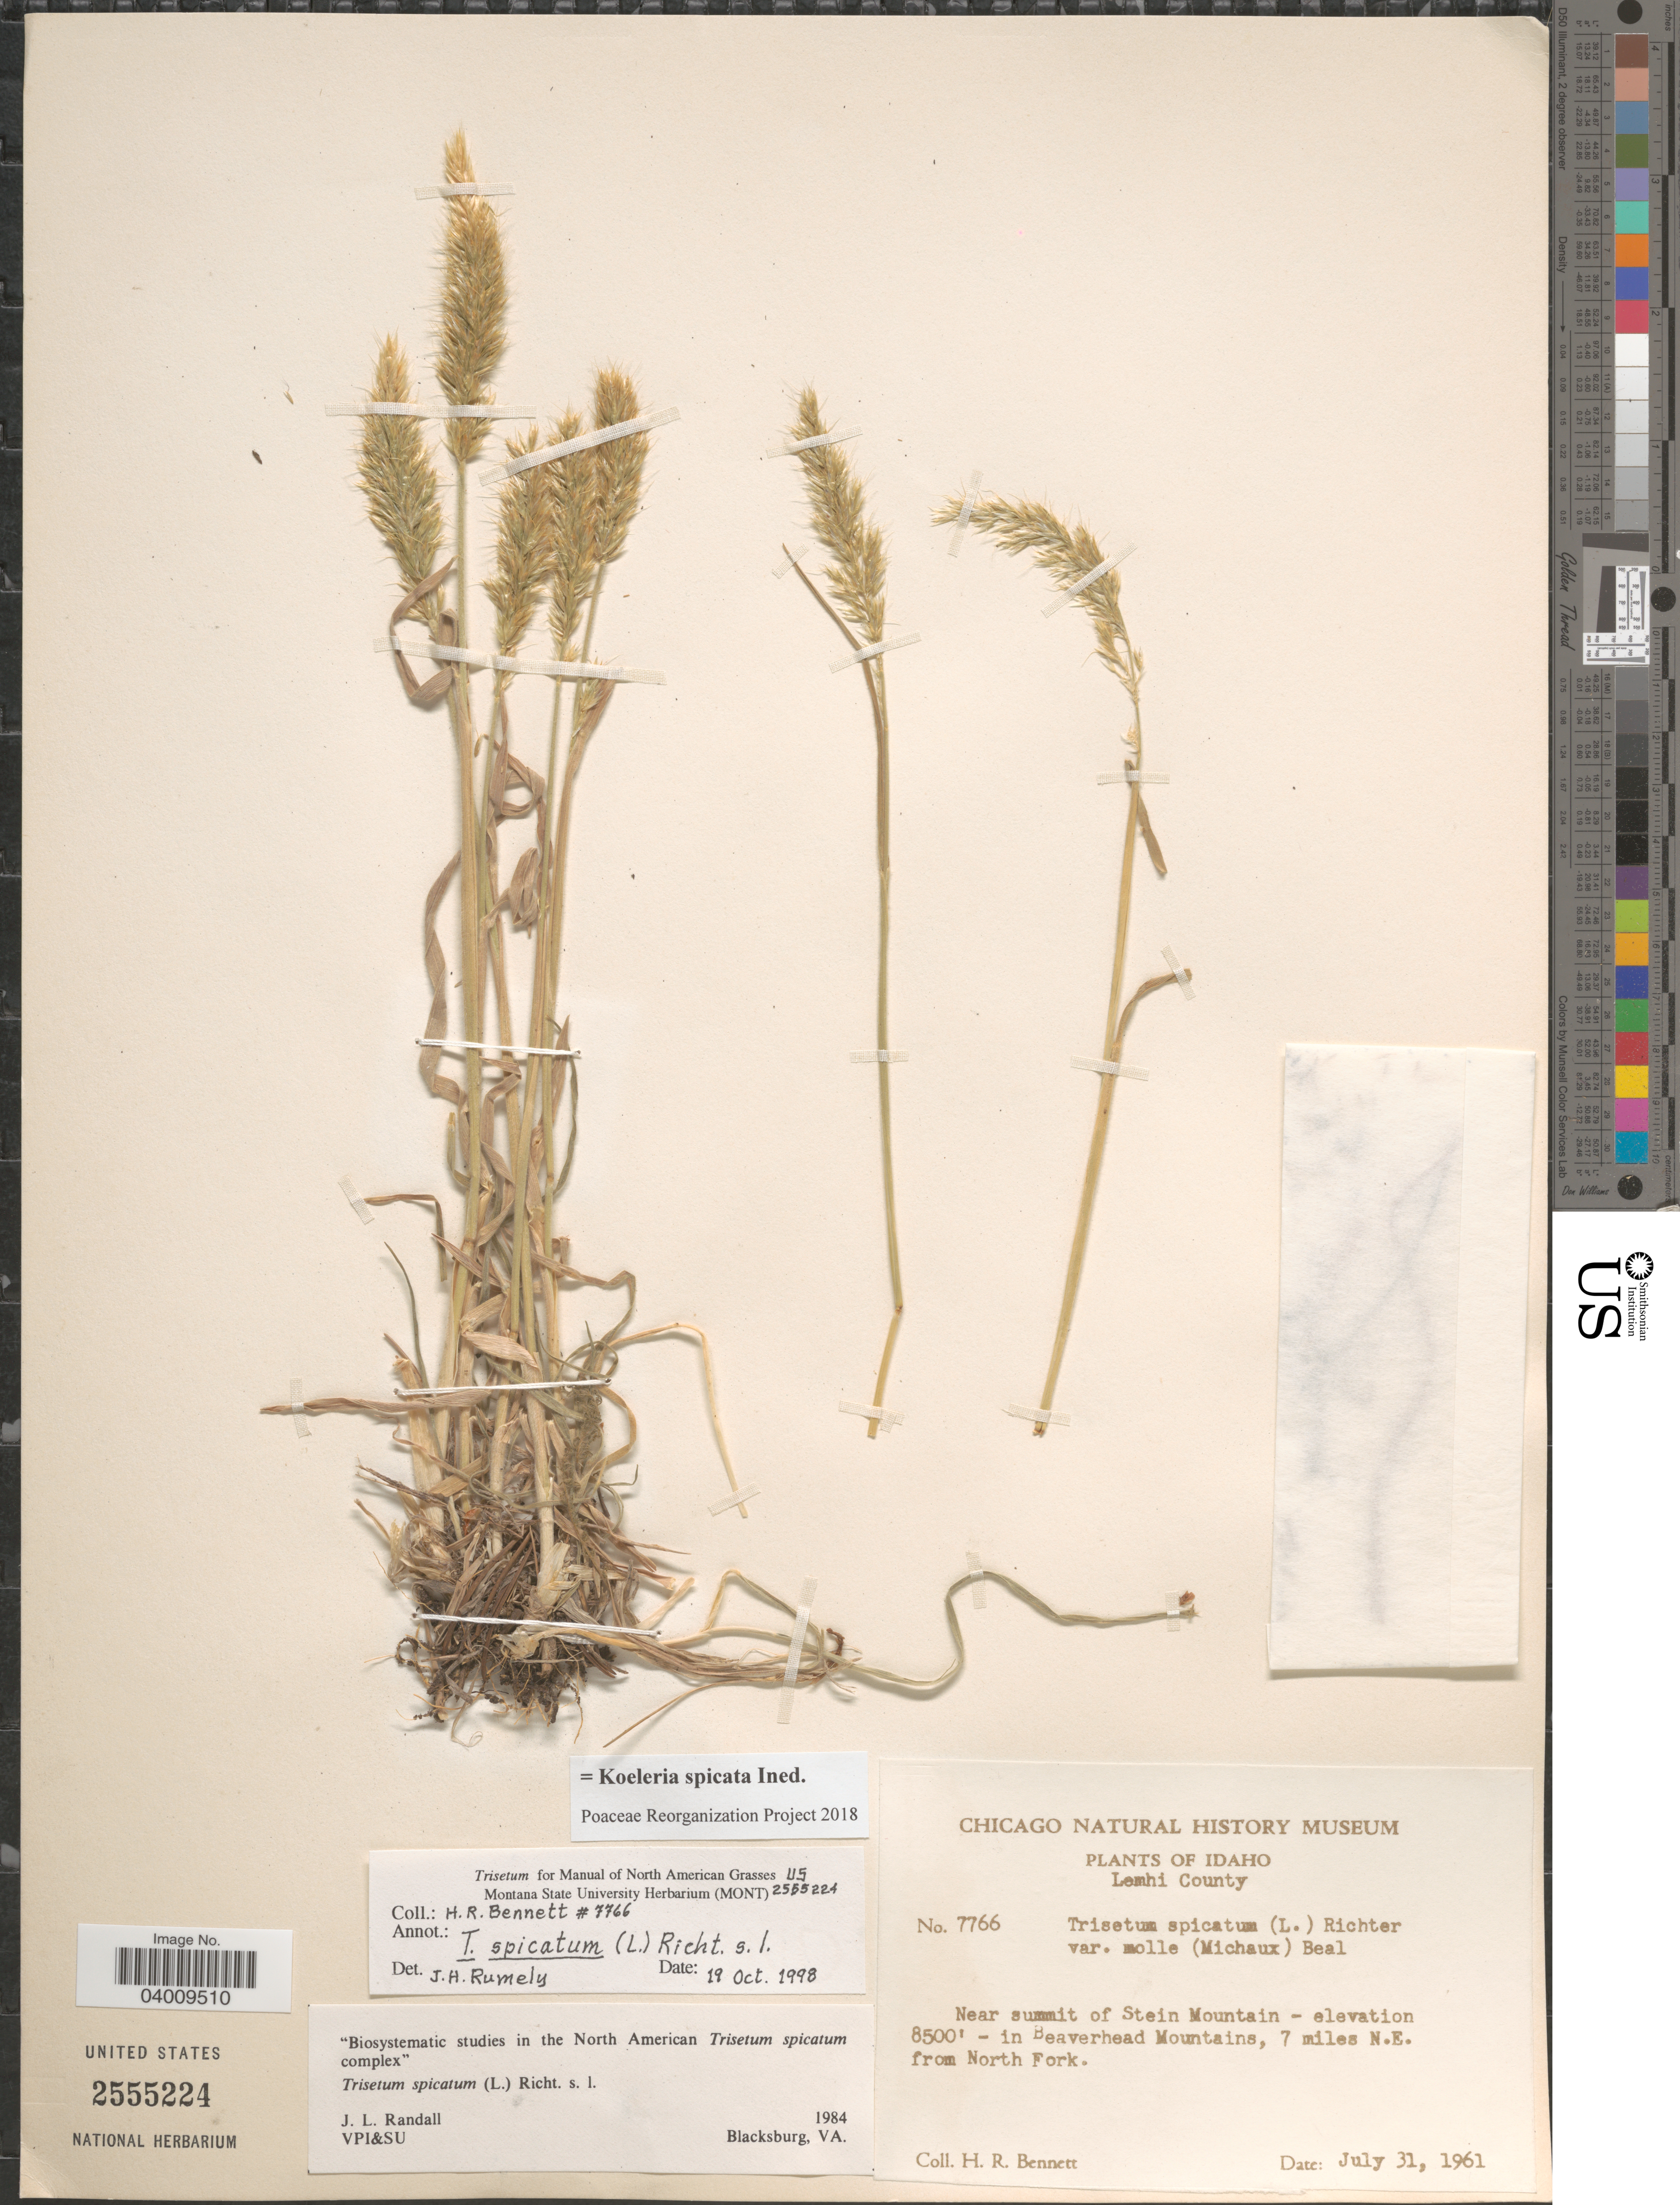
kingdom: Plantae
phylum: Tracheophyta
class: Liliopsida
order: Poales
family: Poaceae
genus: Koeleria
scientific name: Koeleria spicata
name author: (L.) Barberá et al.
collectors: H. R. Bennett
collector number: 7766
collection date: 1961-07-31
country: United States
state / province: Idaho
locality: Lemhi County. Near summit of Stein Mountain - in Beaverhead Mountains, 7 miles N.E. from North Fork.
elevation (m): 2591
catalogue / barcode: US 2555224